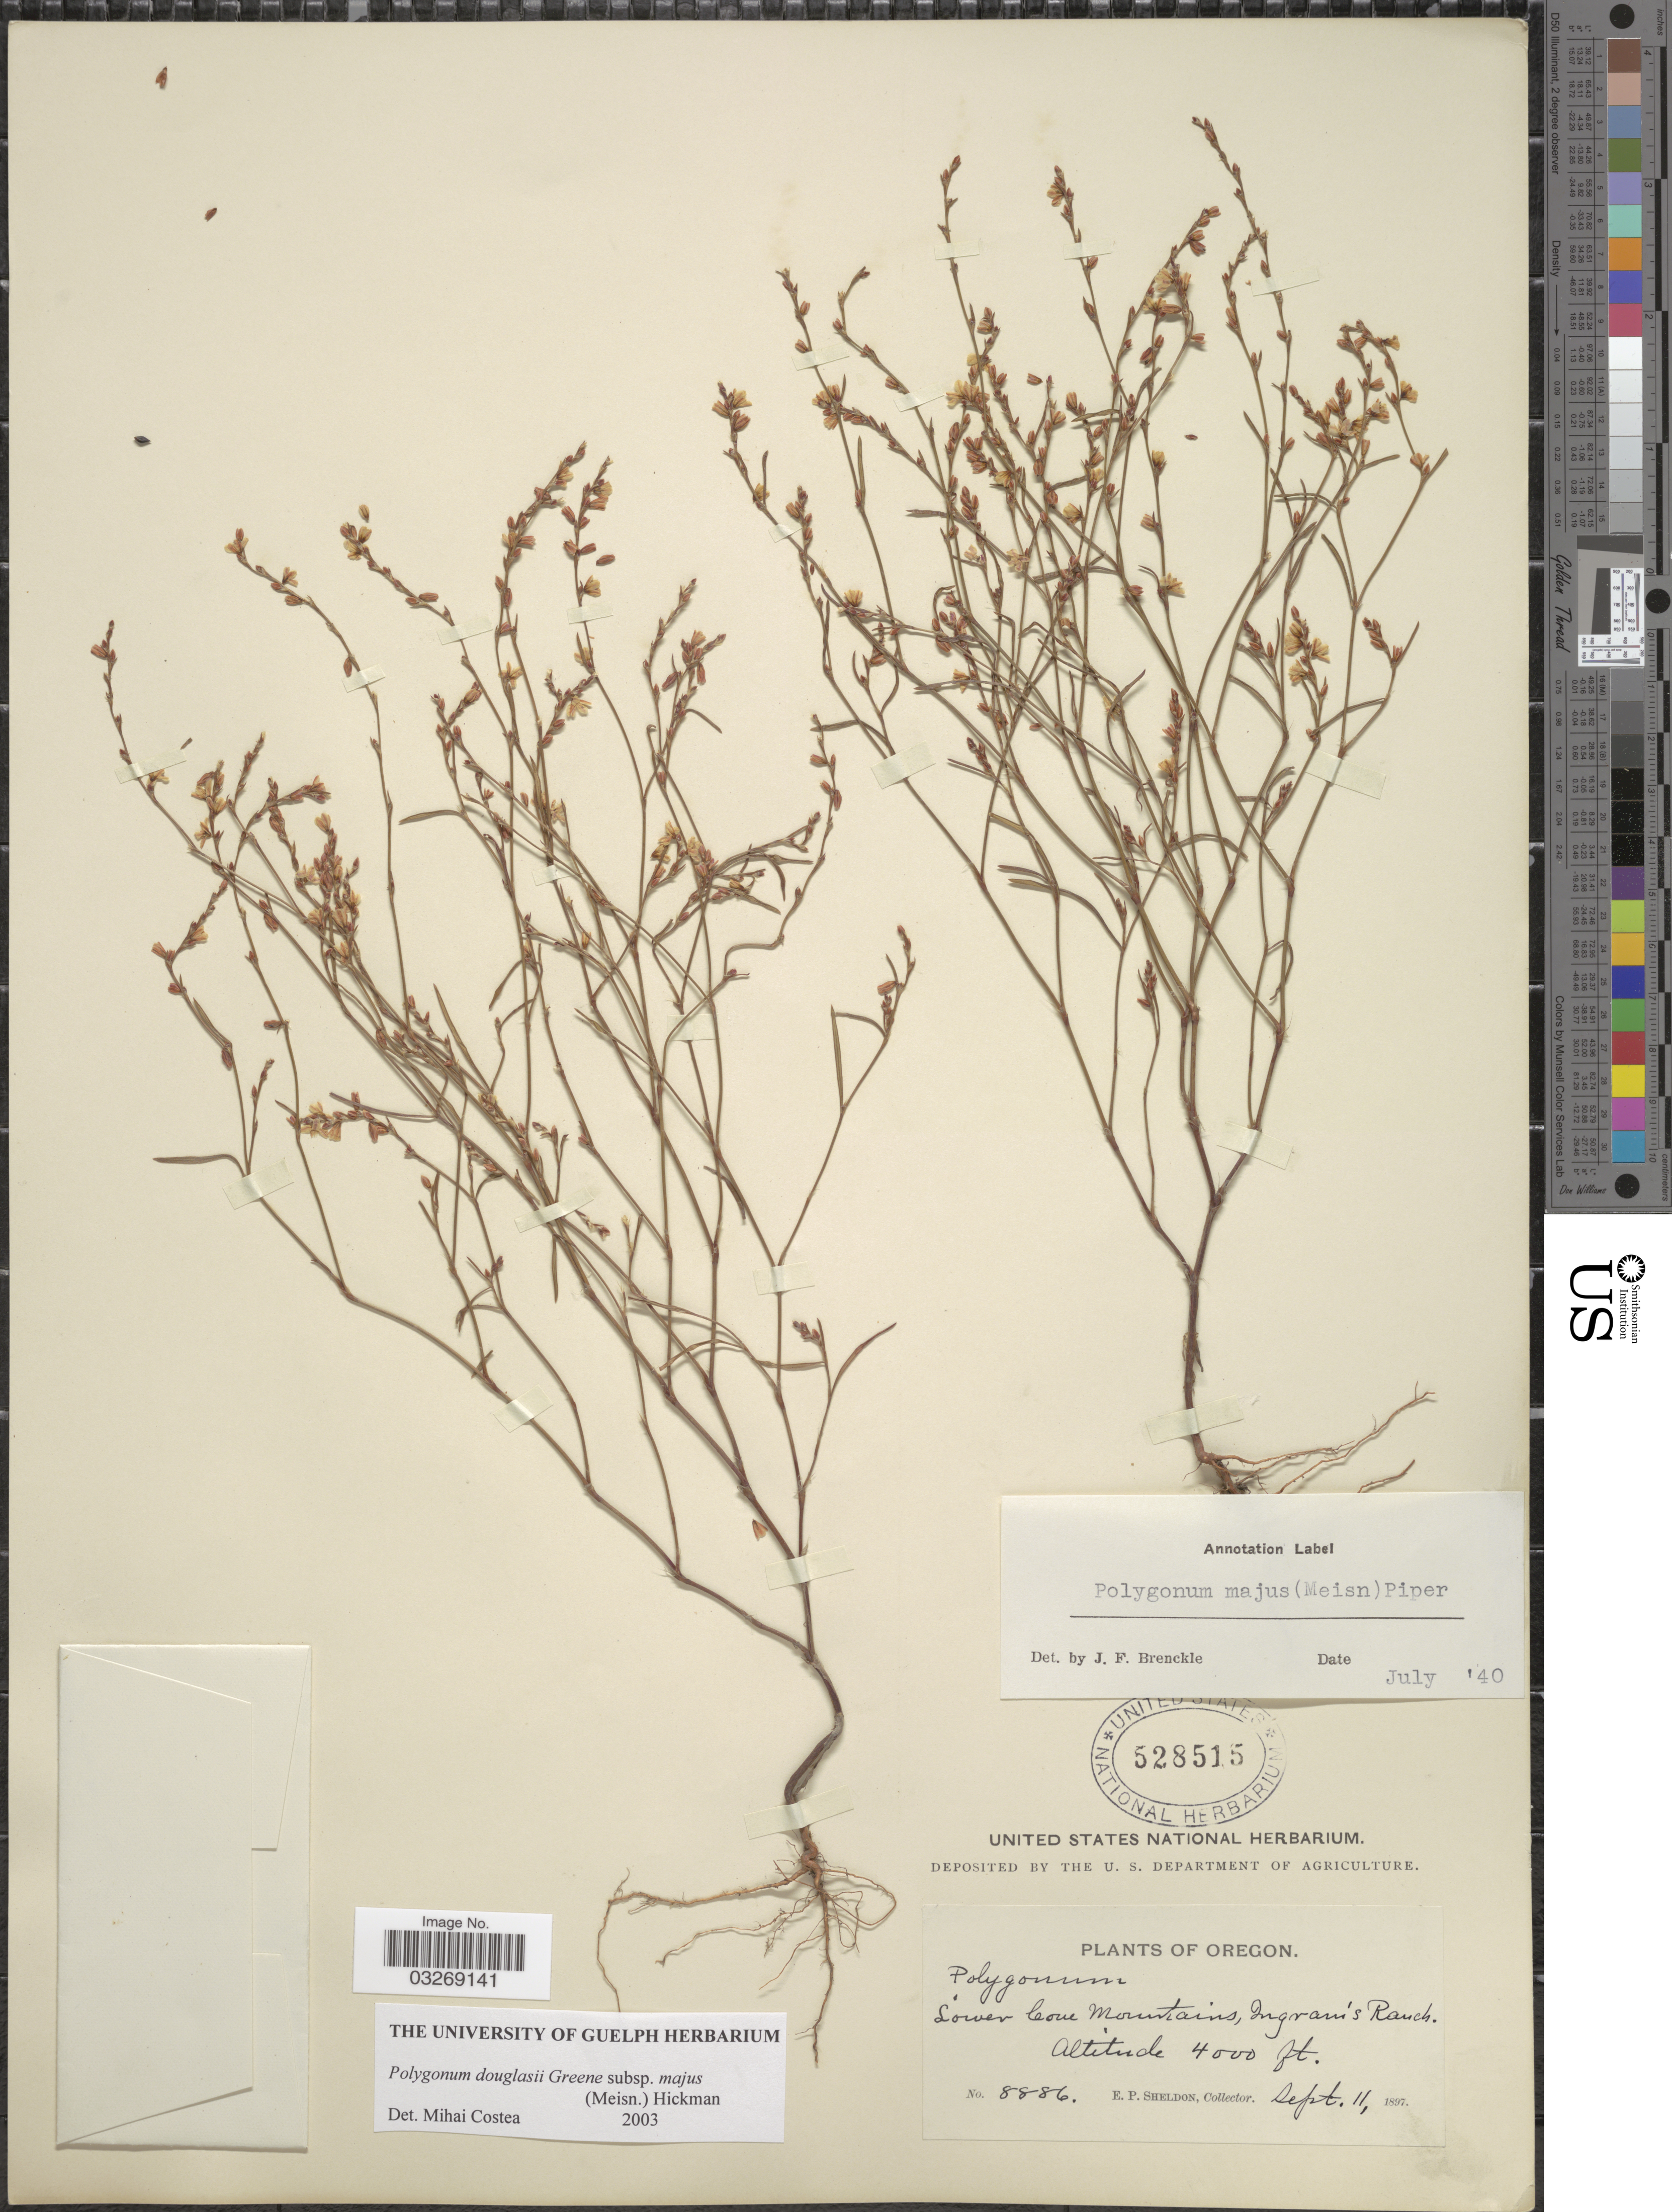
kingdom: Plantae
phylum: Tracheophyta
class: Magnoliopsida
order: Caryophyllales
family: Polygonaceae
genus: Polygonum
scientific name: Polygonum douglasii subsp. majus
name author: (Meisn.) Hickman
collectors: E. P. Sheldon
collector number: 8886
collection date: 1897-09-11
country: United States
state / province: Oregon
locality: Lower Cove Mountains, Ingram's Ranch.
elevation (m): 1219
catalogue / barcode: US 528515